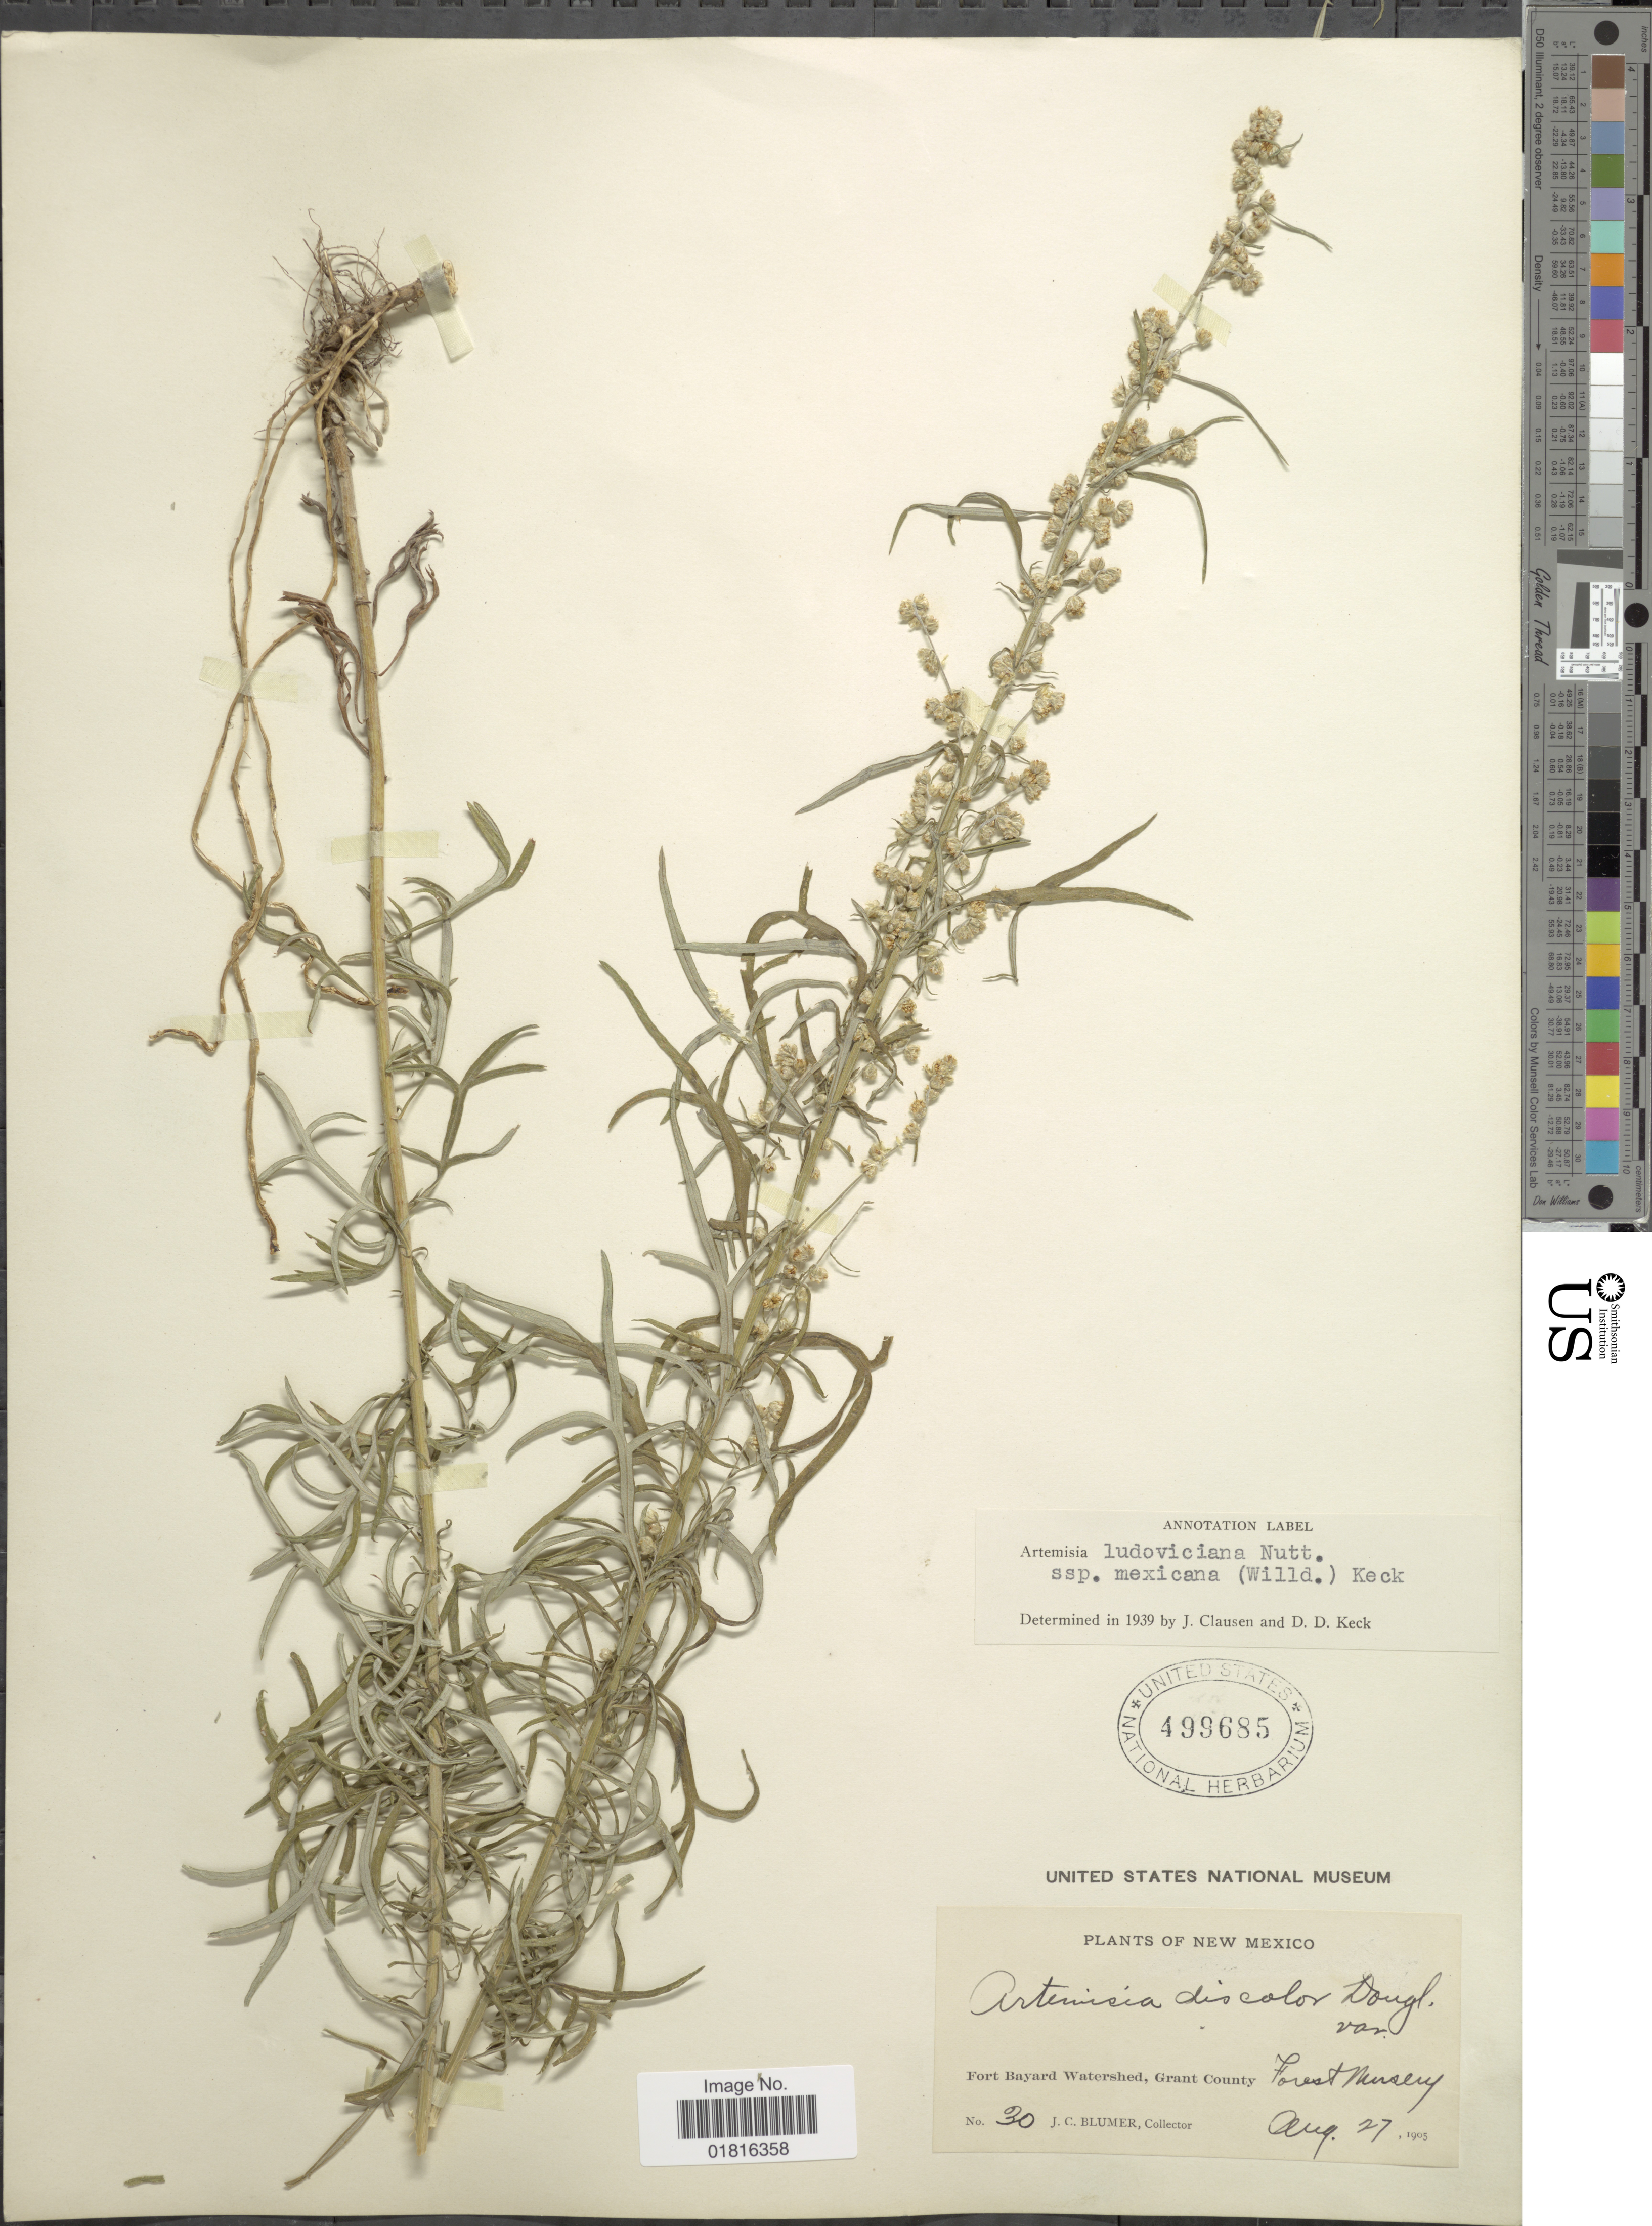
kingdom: Plantae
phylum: Tracheophyta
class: Magnoliopsida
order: Asterales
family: Asteraceae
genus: Artemisia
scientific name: Artemisia ludoviciana subsp. mexicana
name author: (Willd. ex Spreng.) D.D. Keck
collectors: J. C. Blumer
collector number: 30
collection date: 1905-08-27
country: United States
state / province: New Mexico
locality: Fort Bayard Watershed, Grant County, Forest Nursery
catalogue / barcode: US 499685